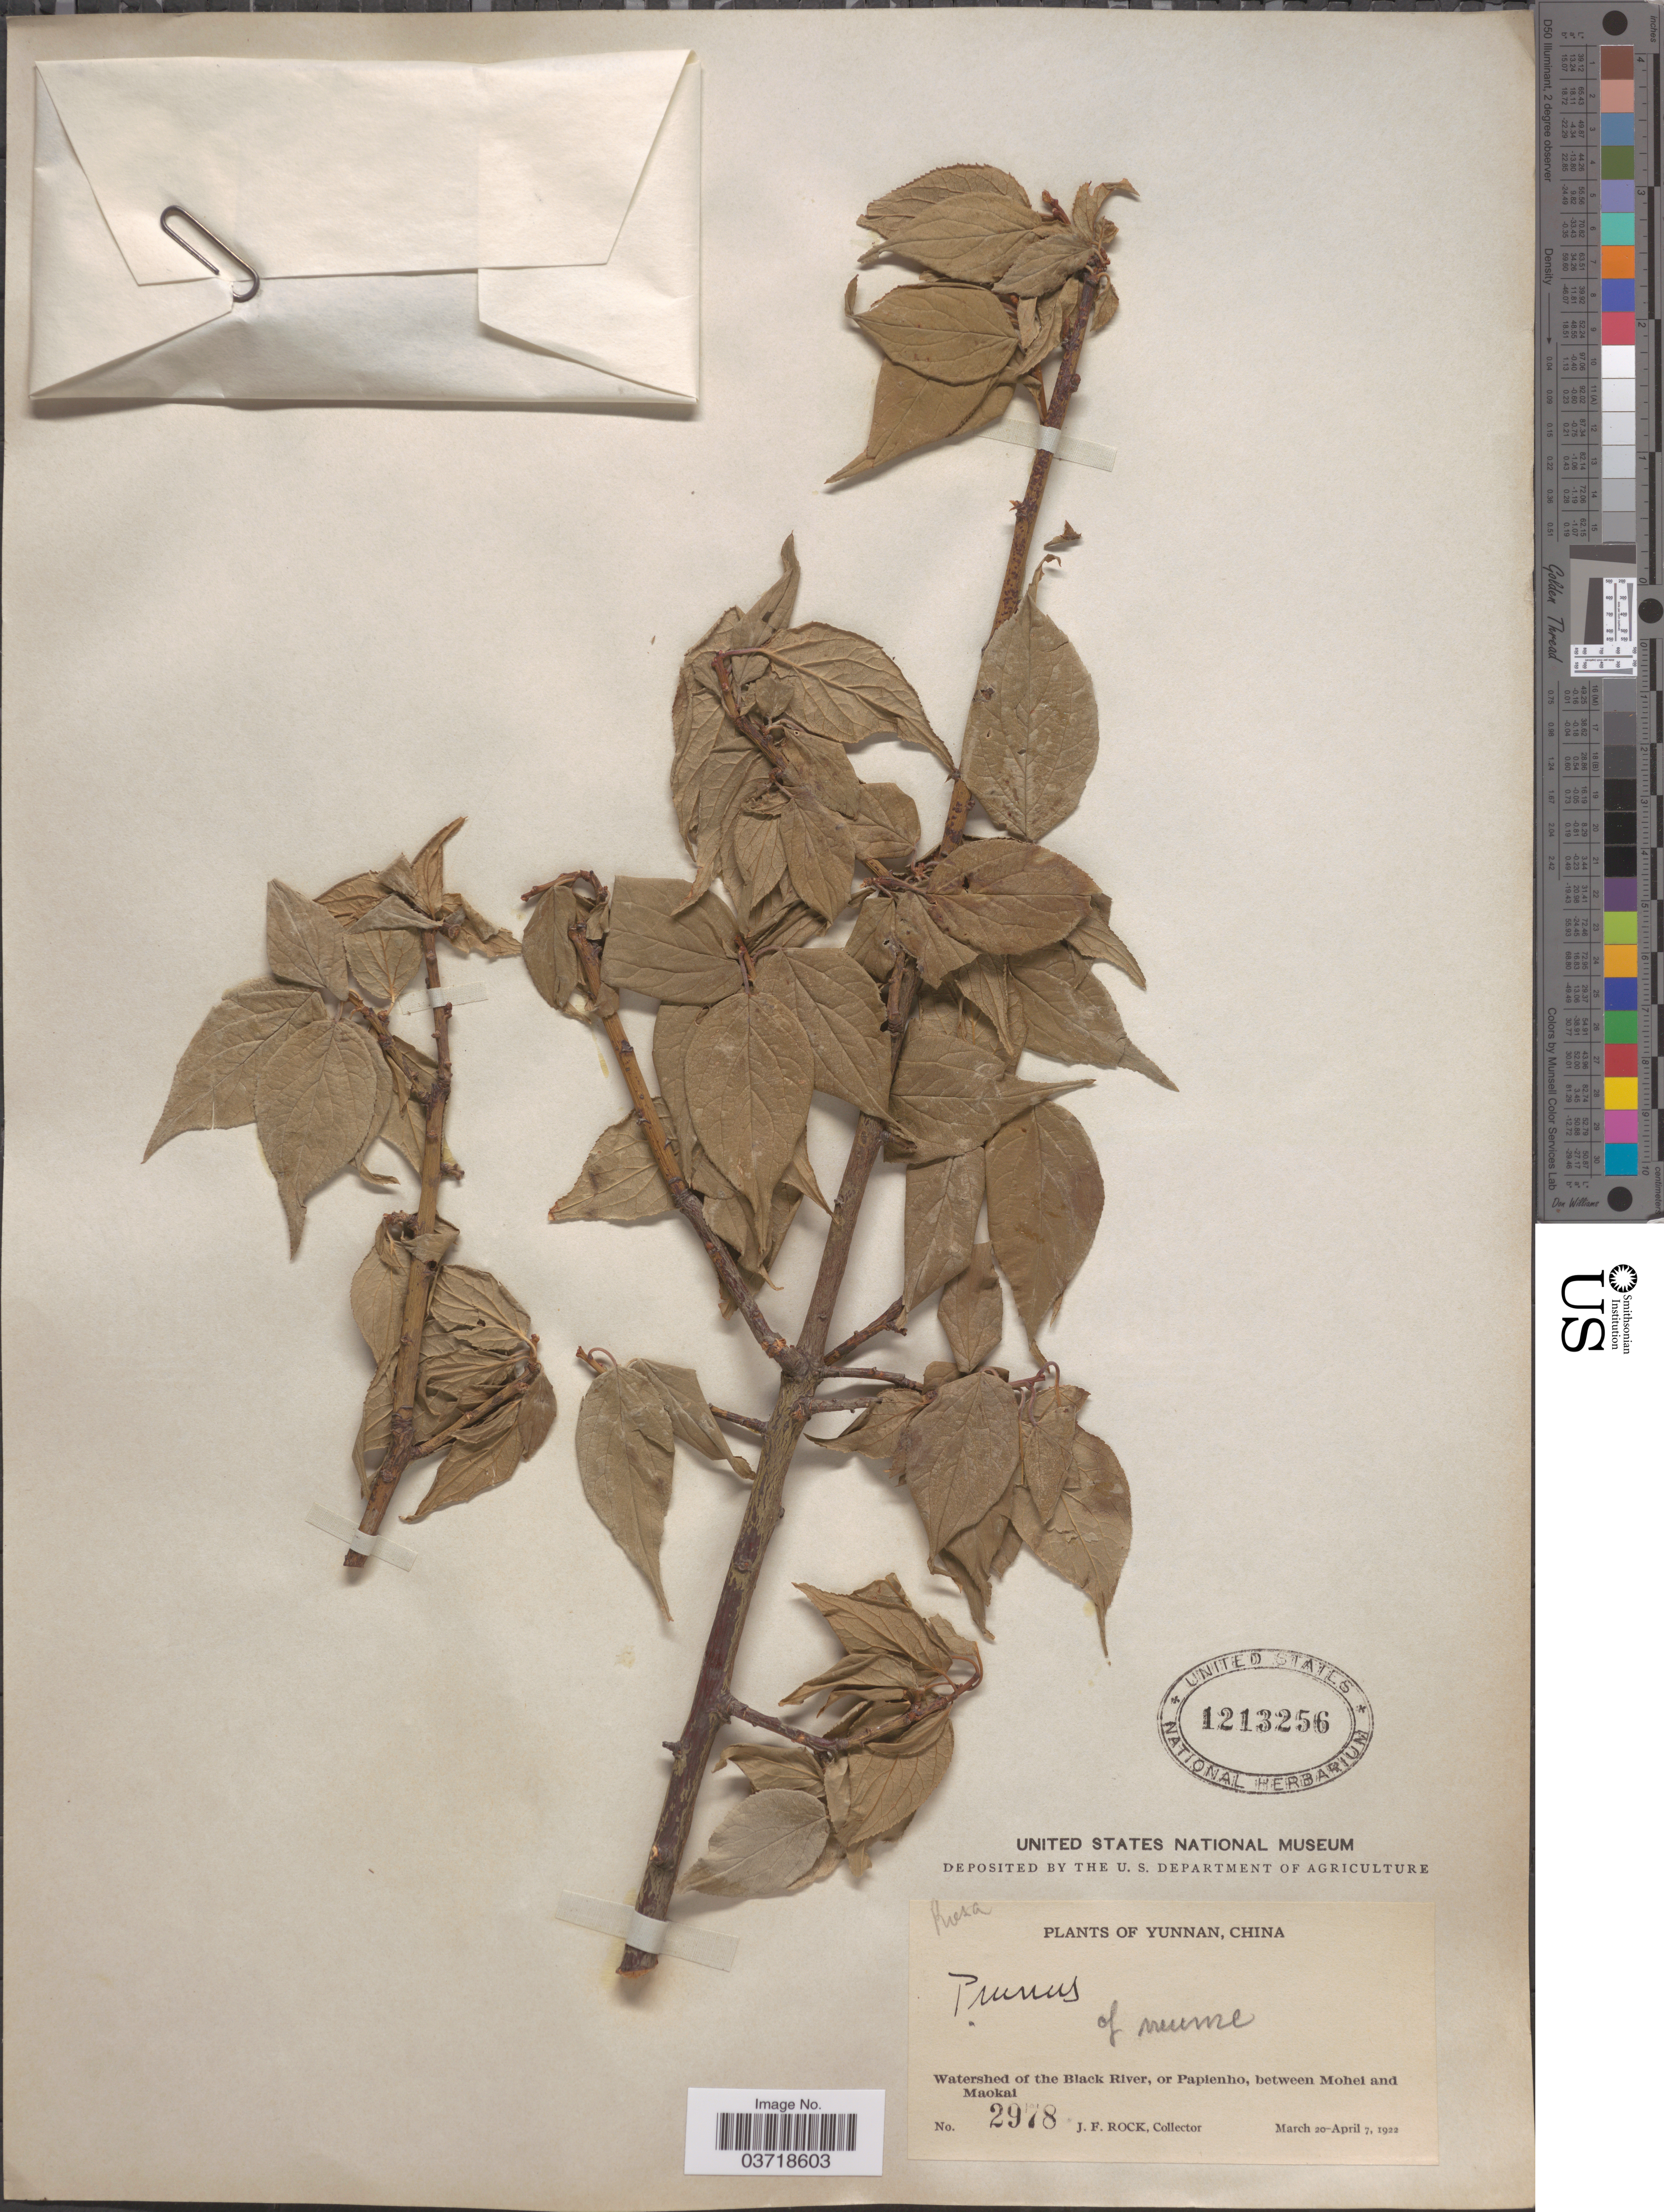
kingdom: Plantae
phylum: Tracheophyta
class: Magnoliopsida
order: Rosales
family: Rosaceae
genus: Prunus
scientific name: Prunus sp.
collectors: J. Rock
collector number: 2978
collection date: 1922-03-20/1922-04-07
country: China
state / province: Yunnan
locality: Watershed of the Black River, or Papienho, between Mohei and Maokai.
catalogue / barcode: US 1213256